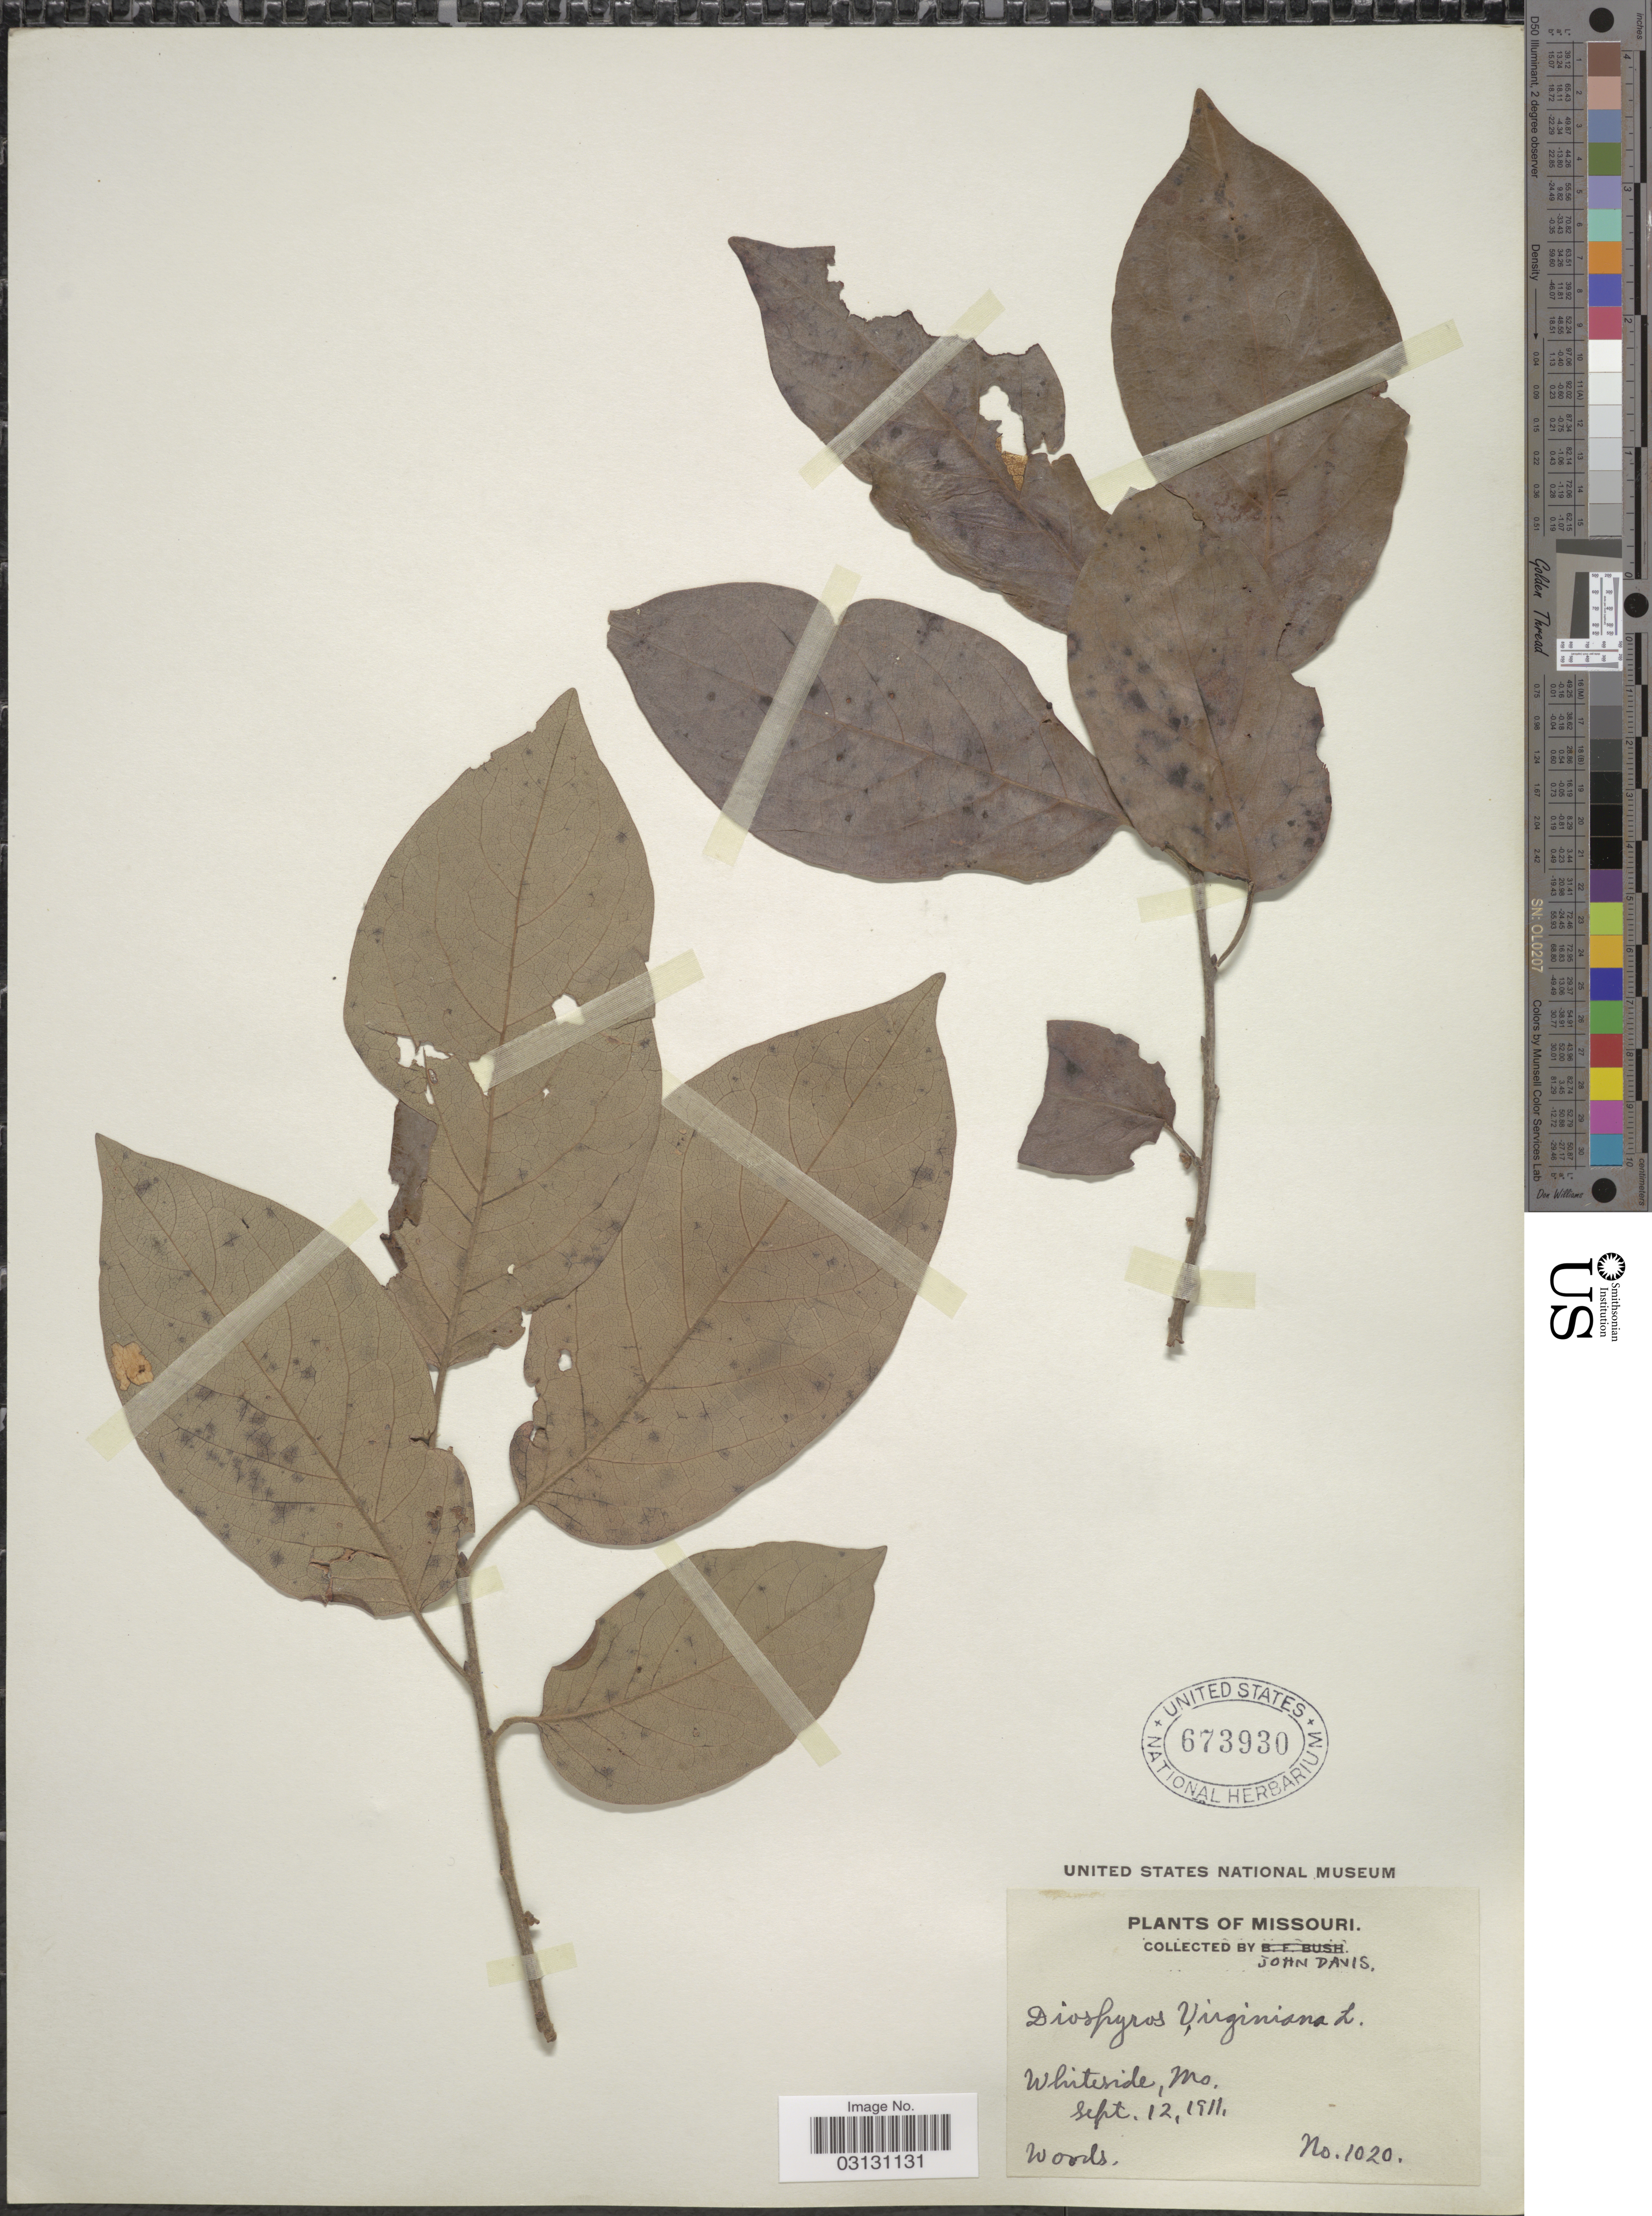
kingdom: Plantae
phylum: Tracheophyta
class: Magnoliopsida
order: Ericales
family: Ebenaceae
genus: Diospyros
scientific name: Diospyros virginiana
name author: L.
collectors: J. Davis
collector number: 1020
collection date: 1911-09-12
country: United States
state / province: Missouri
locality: Whiteside.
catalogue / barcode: US 673930